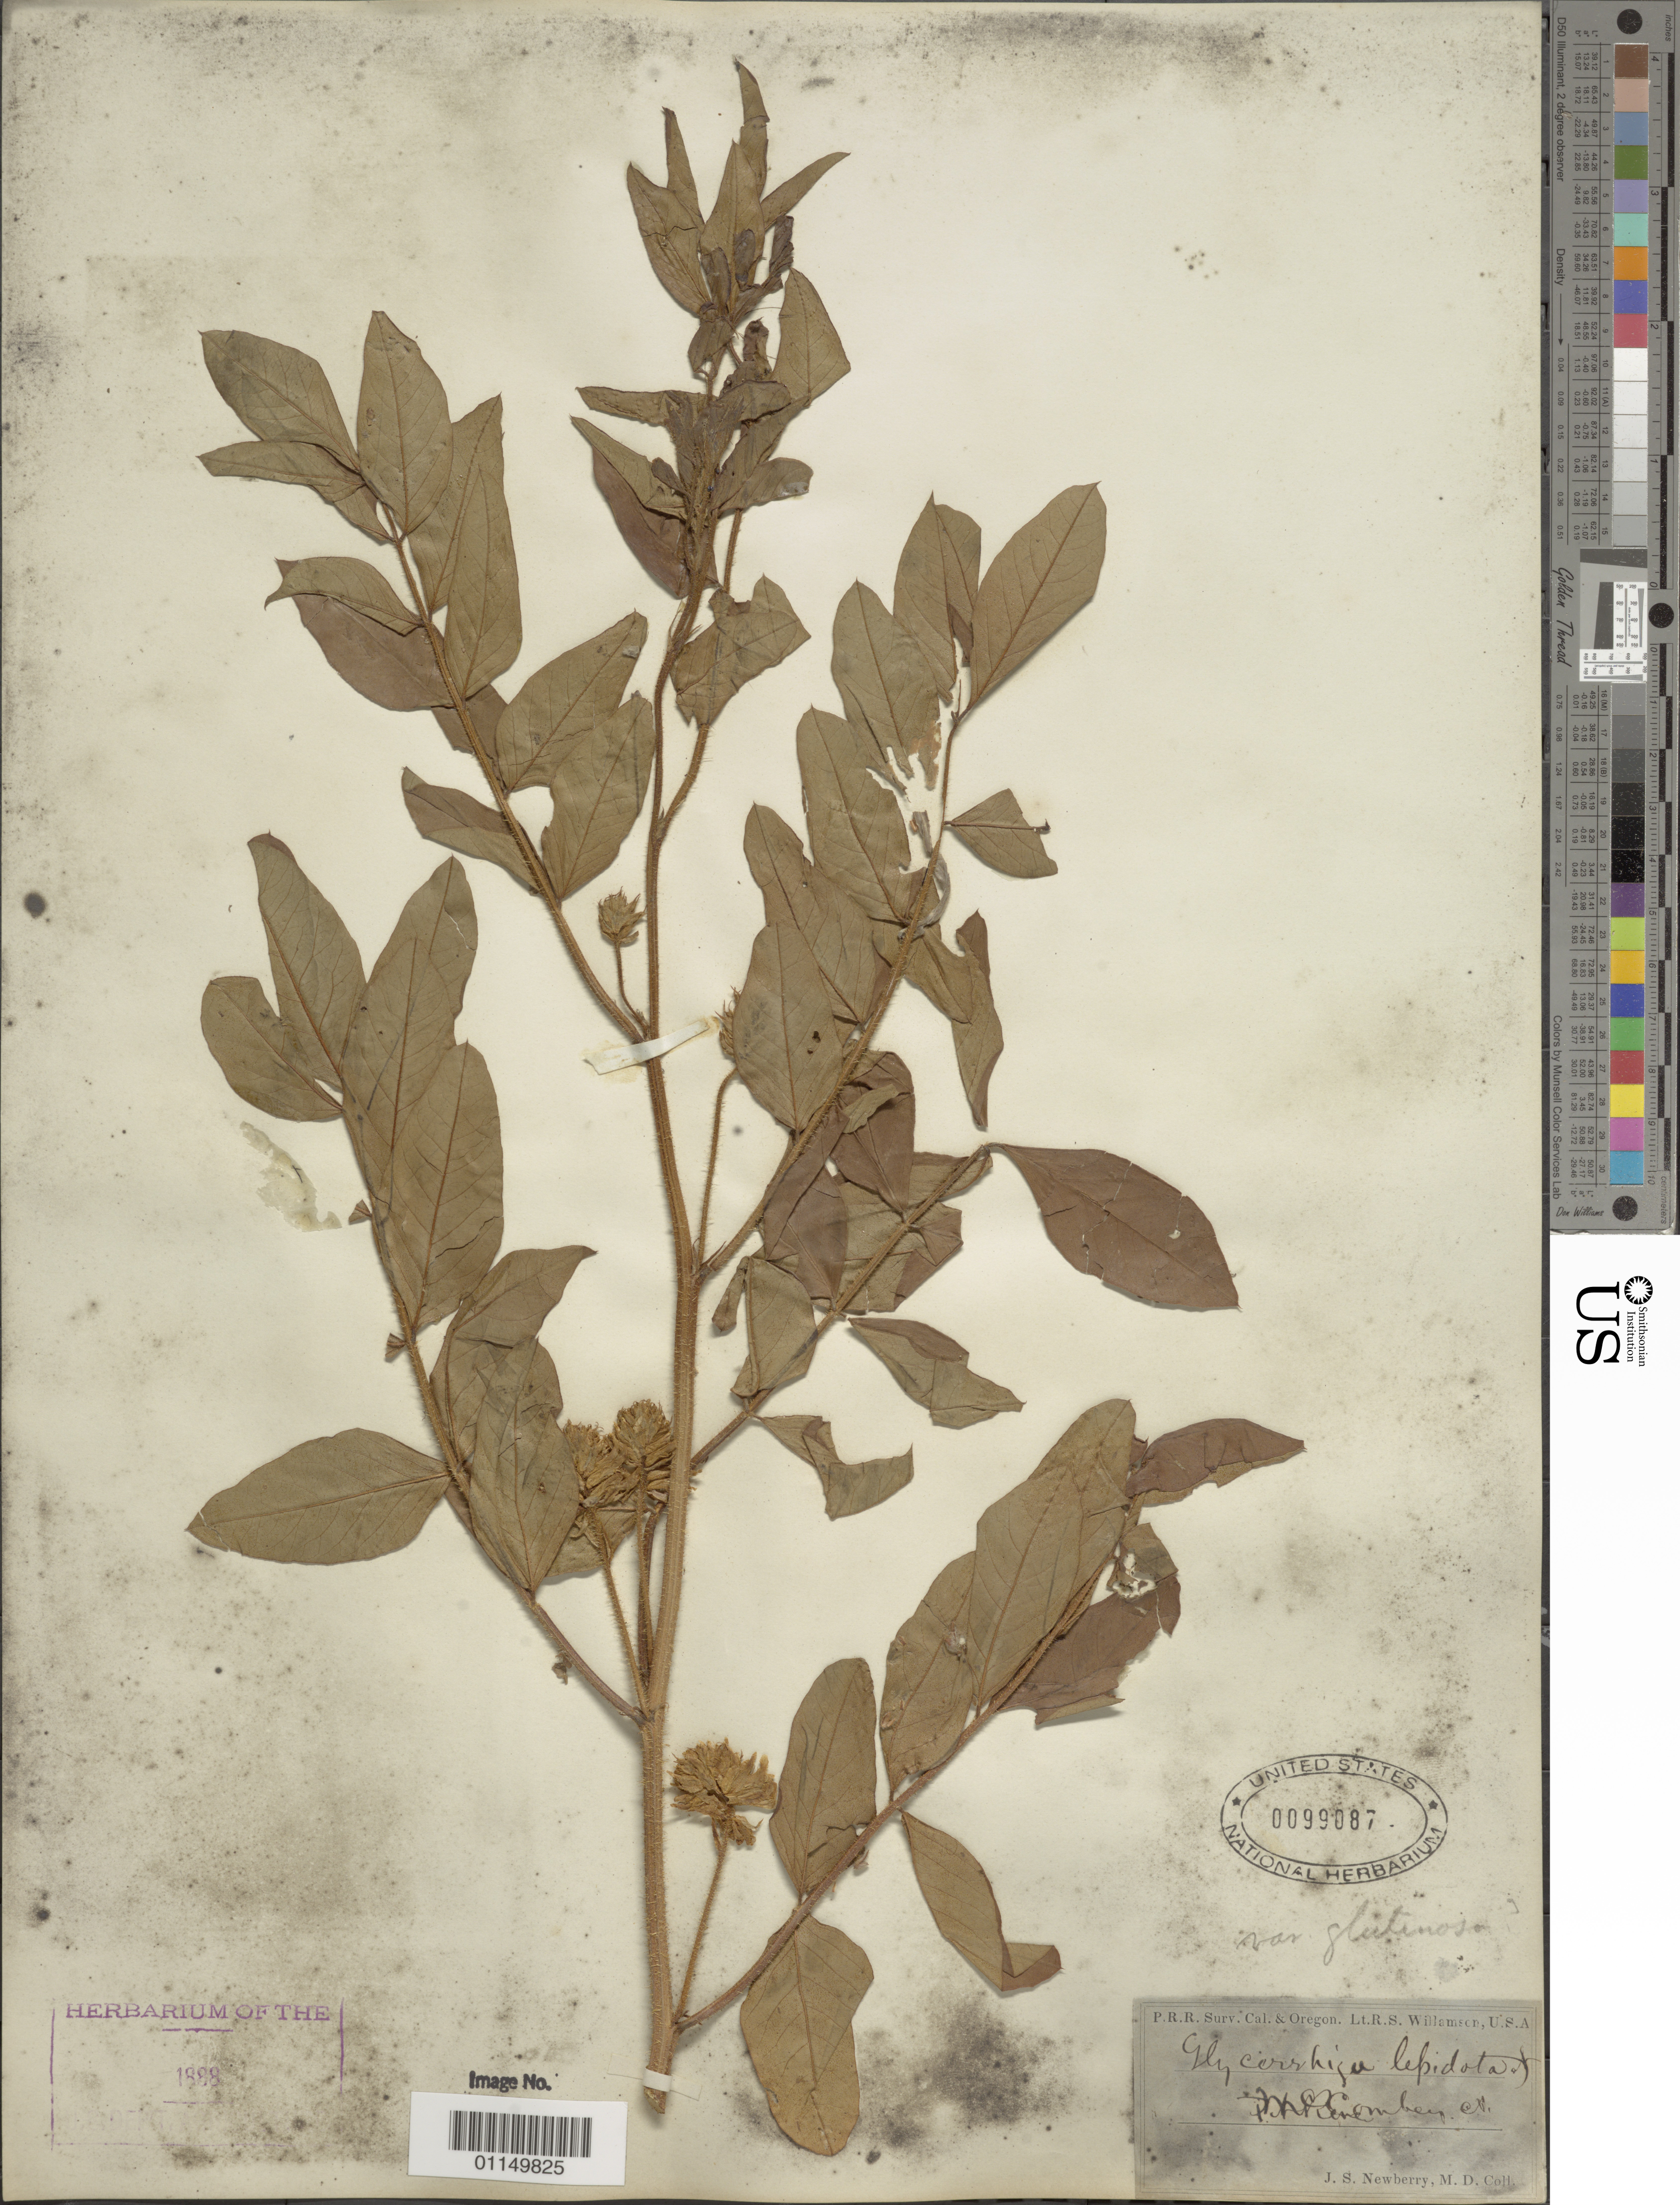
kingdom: Plantae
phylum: Tracheophyta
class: Magnoliopsida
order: Fabales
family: Fabaceae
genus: Glycyrrhiza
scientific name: Glycyrrhiza lepidota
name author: Pursh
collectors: J. S. Newberry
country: United States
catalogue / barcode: US 99087